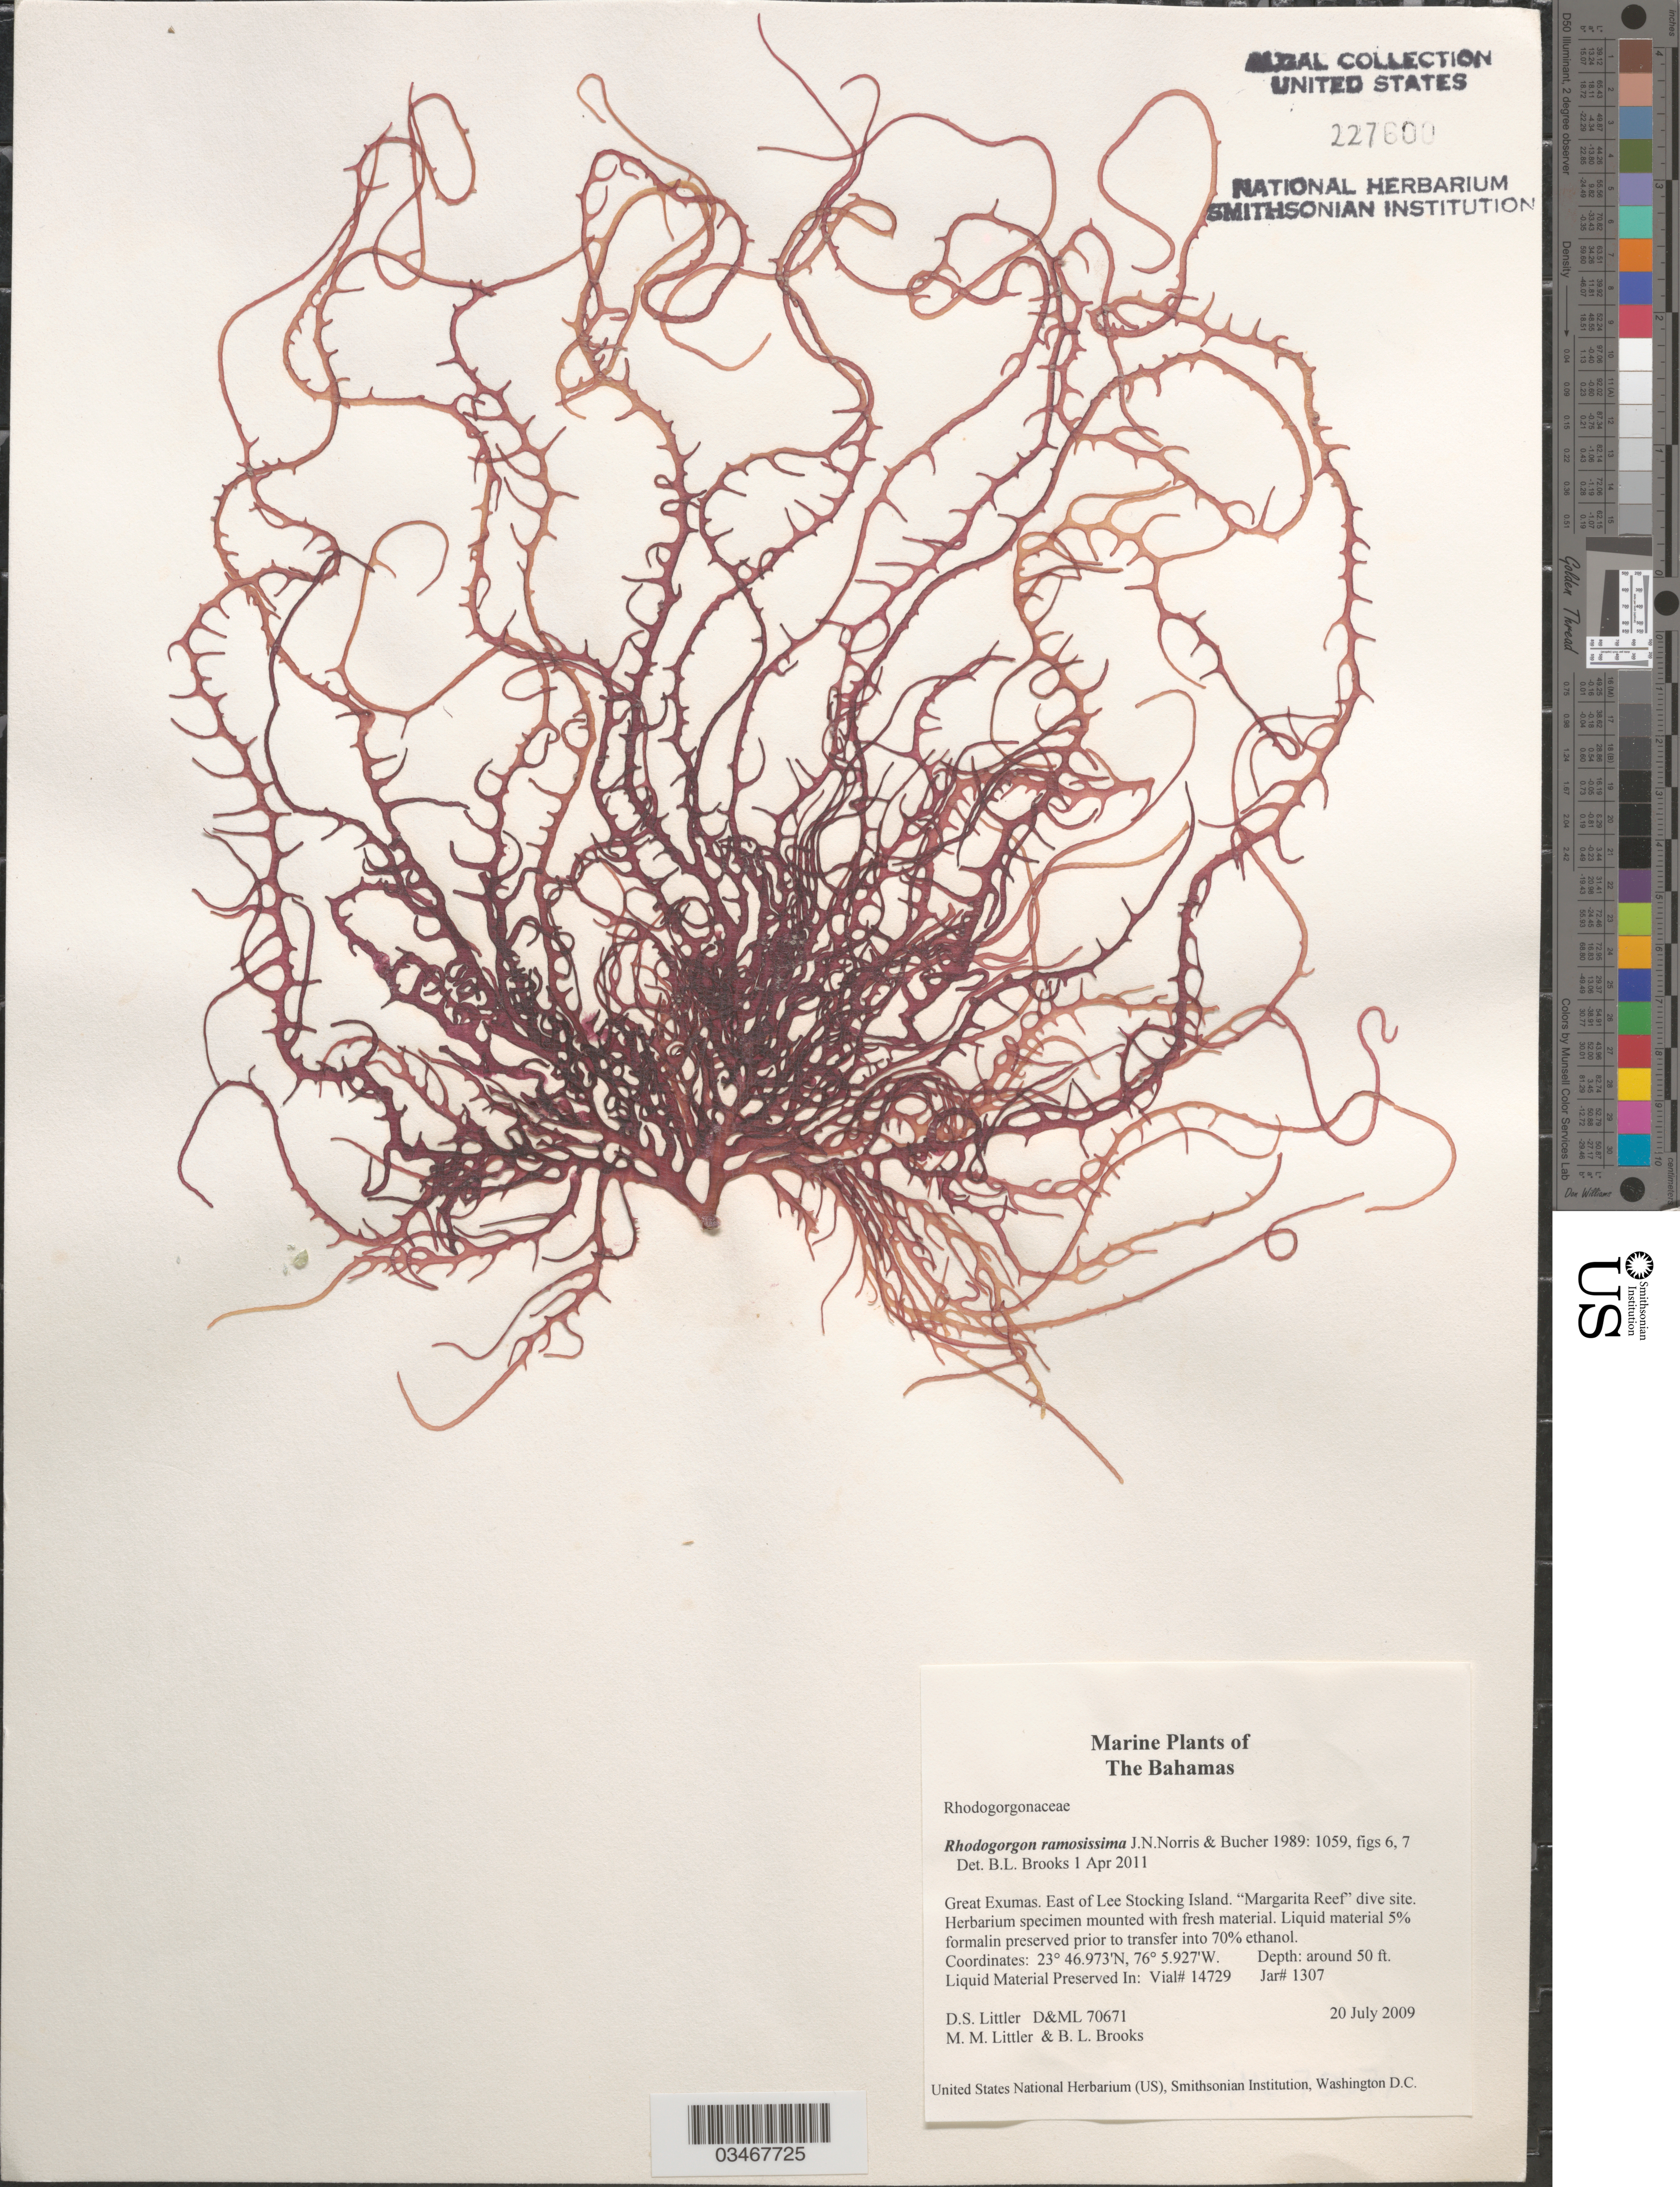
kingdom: Plantae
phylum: Rhodophyta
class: Florideophyceae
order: Rhodogorgonales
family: Rhodogorgonaceae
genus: Rhodogorgon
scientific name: Rhodogorgon sp.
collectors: D. S. Littler & M. M. Littler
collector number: D&ML 70671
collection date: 2009-07-20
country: Bahamas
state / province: Exuma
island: Lee Stocking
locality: Exumas. Lee Stocking Is. Margarita Reef dive site.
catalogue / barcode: US 227600